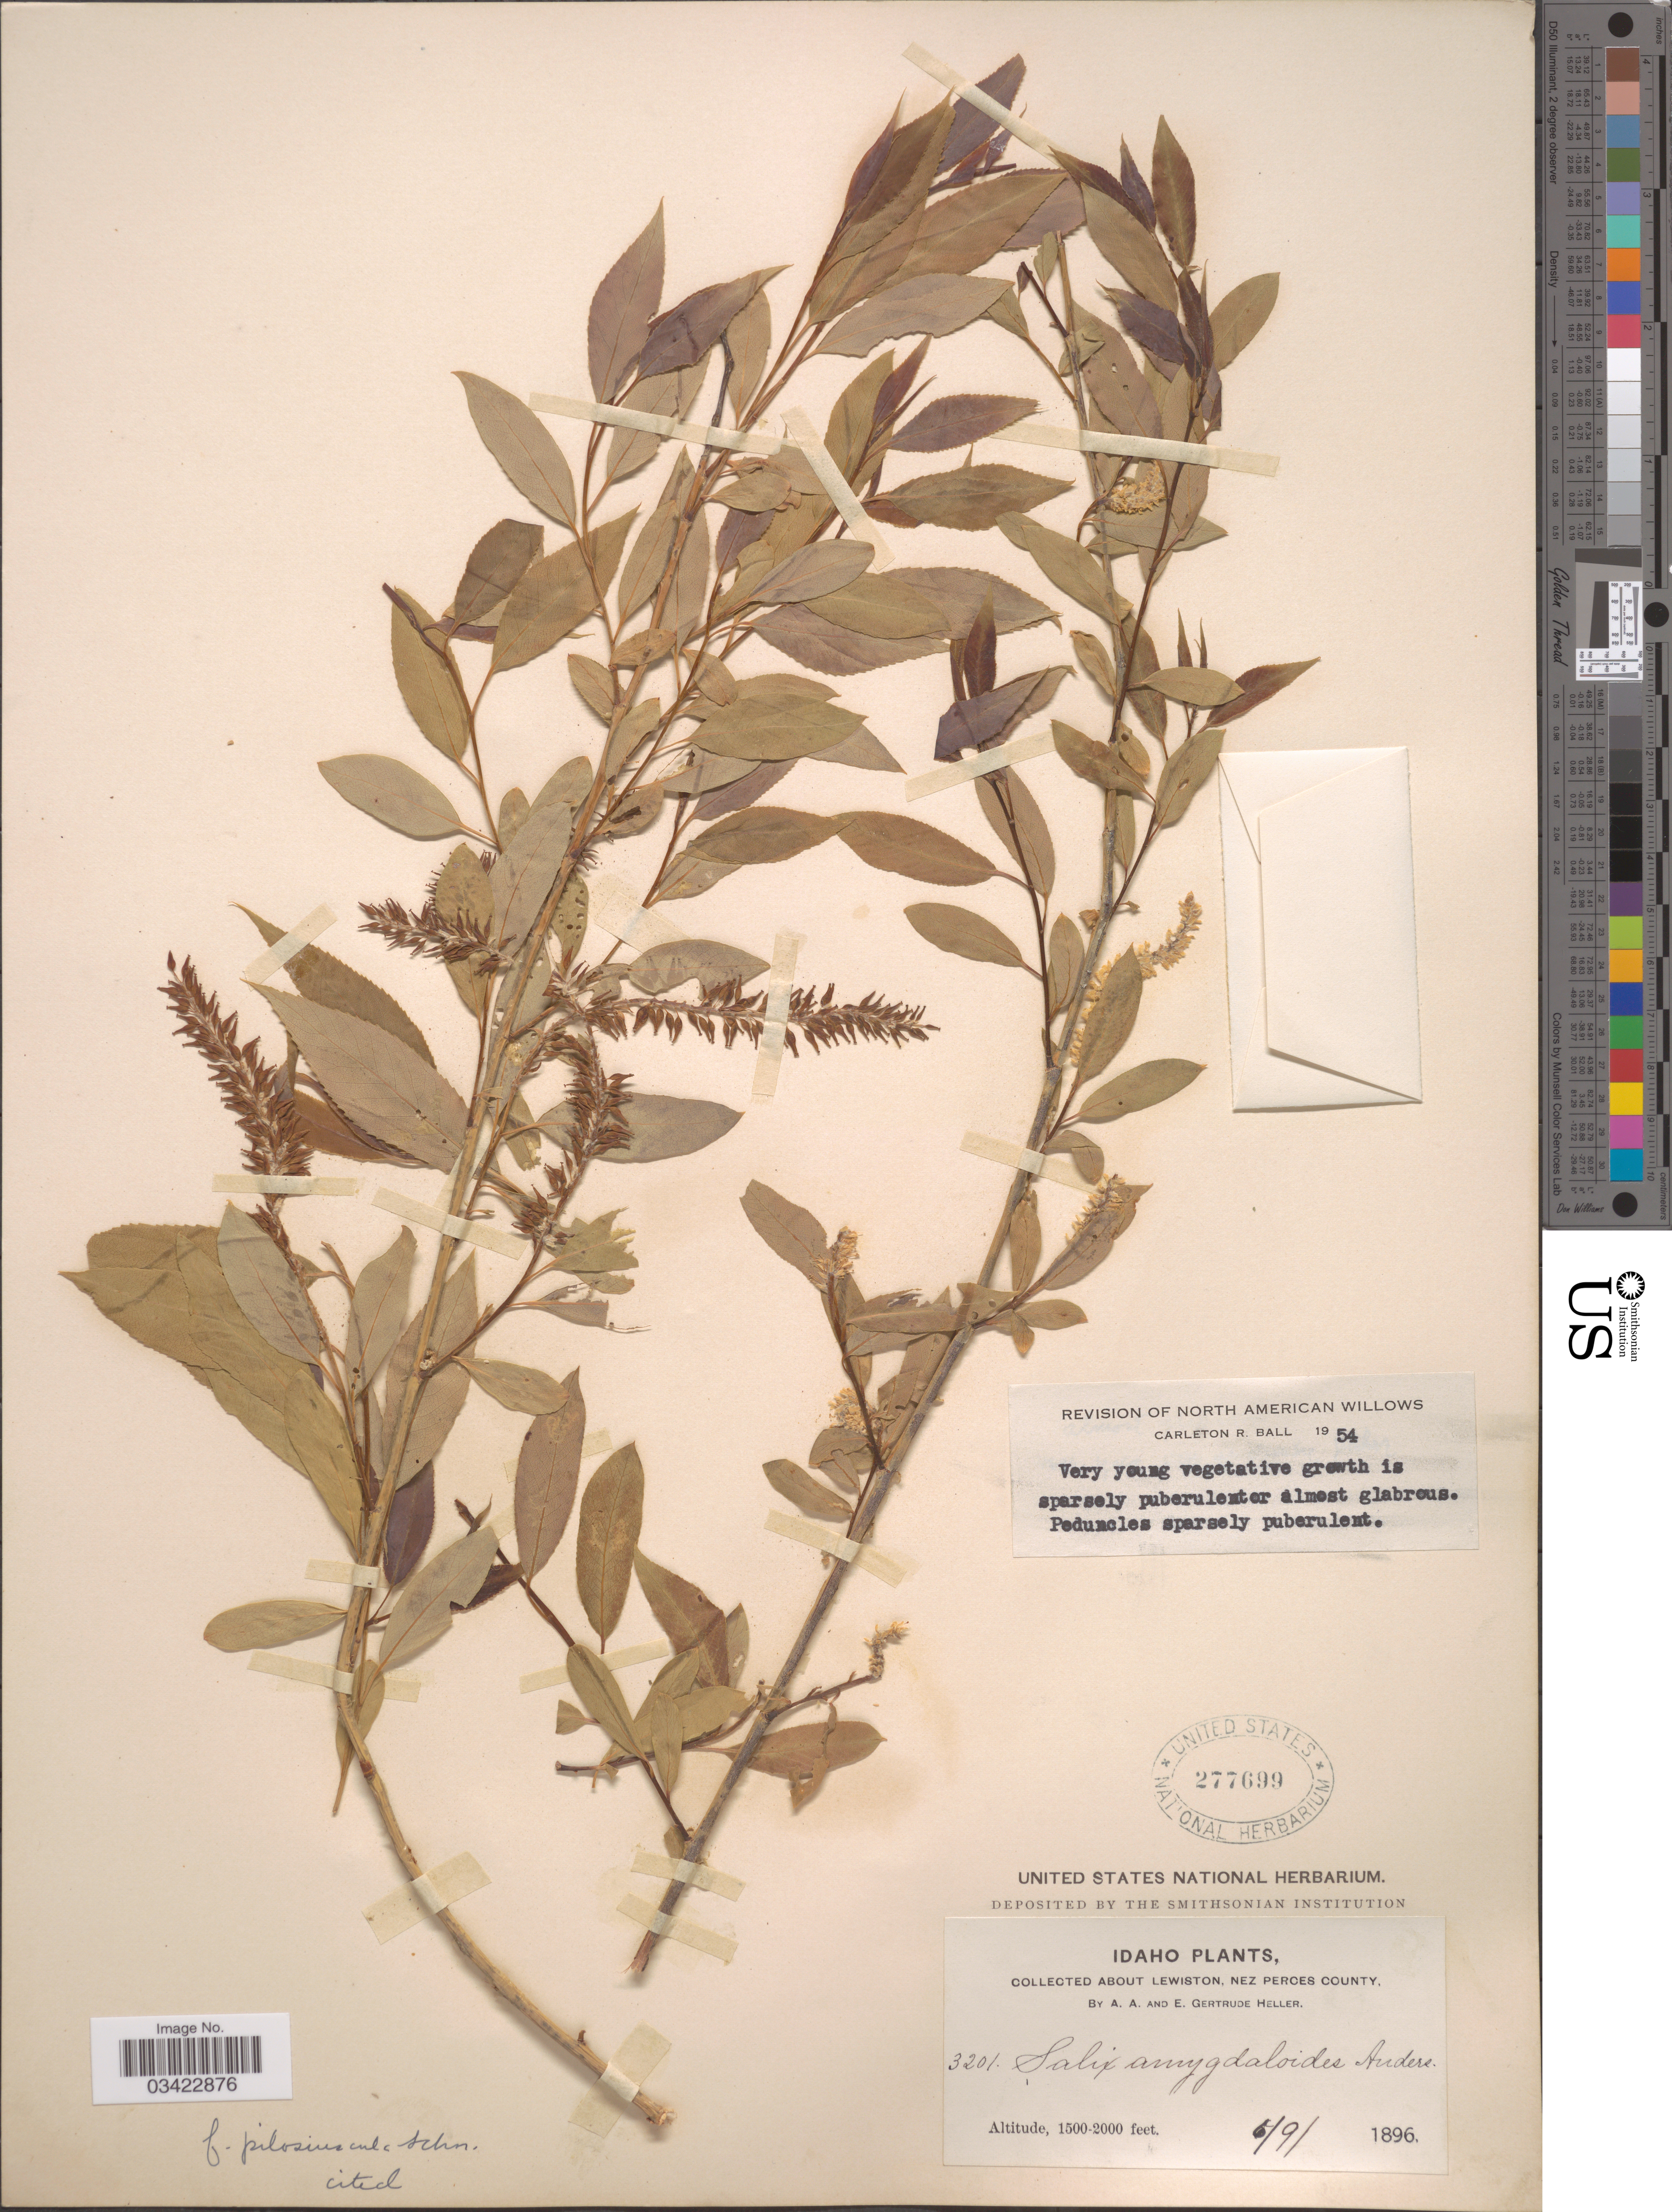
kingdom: Plantae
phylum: Tracheophyta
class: Magnoliopsida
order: Malpighiales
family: Salicaceae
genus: Salix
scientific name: Salix amygdaloides f. pilosiuscula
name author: C.K. Schneid.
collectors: A. A. Heller & E. G. Heller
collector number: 3201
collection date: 1896-06-09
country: United States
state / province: Idaho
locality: About Lewiston, Nez Perces County.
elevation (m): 457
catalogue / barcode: US 277699